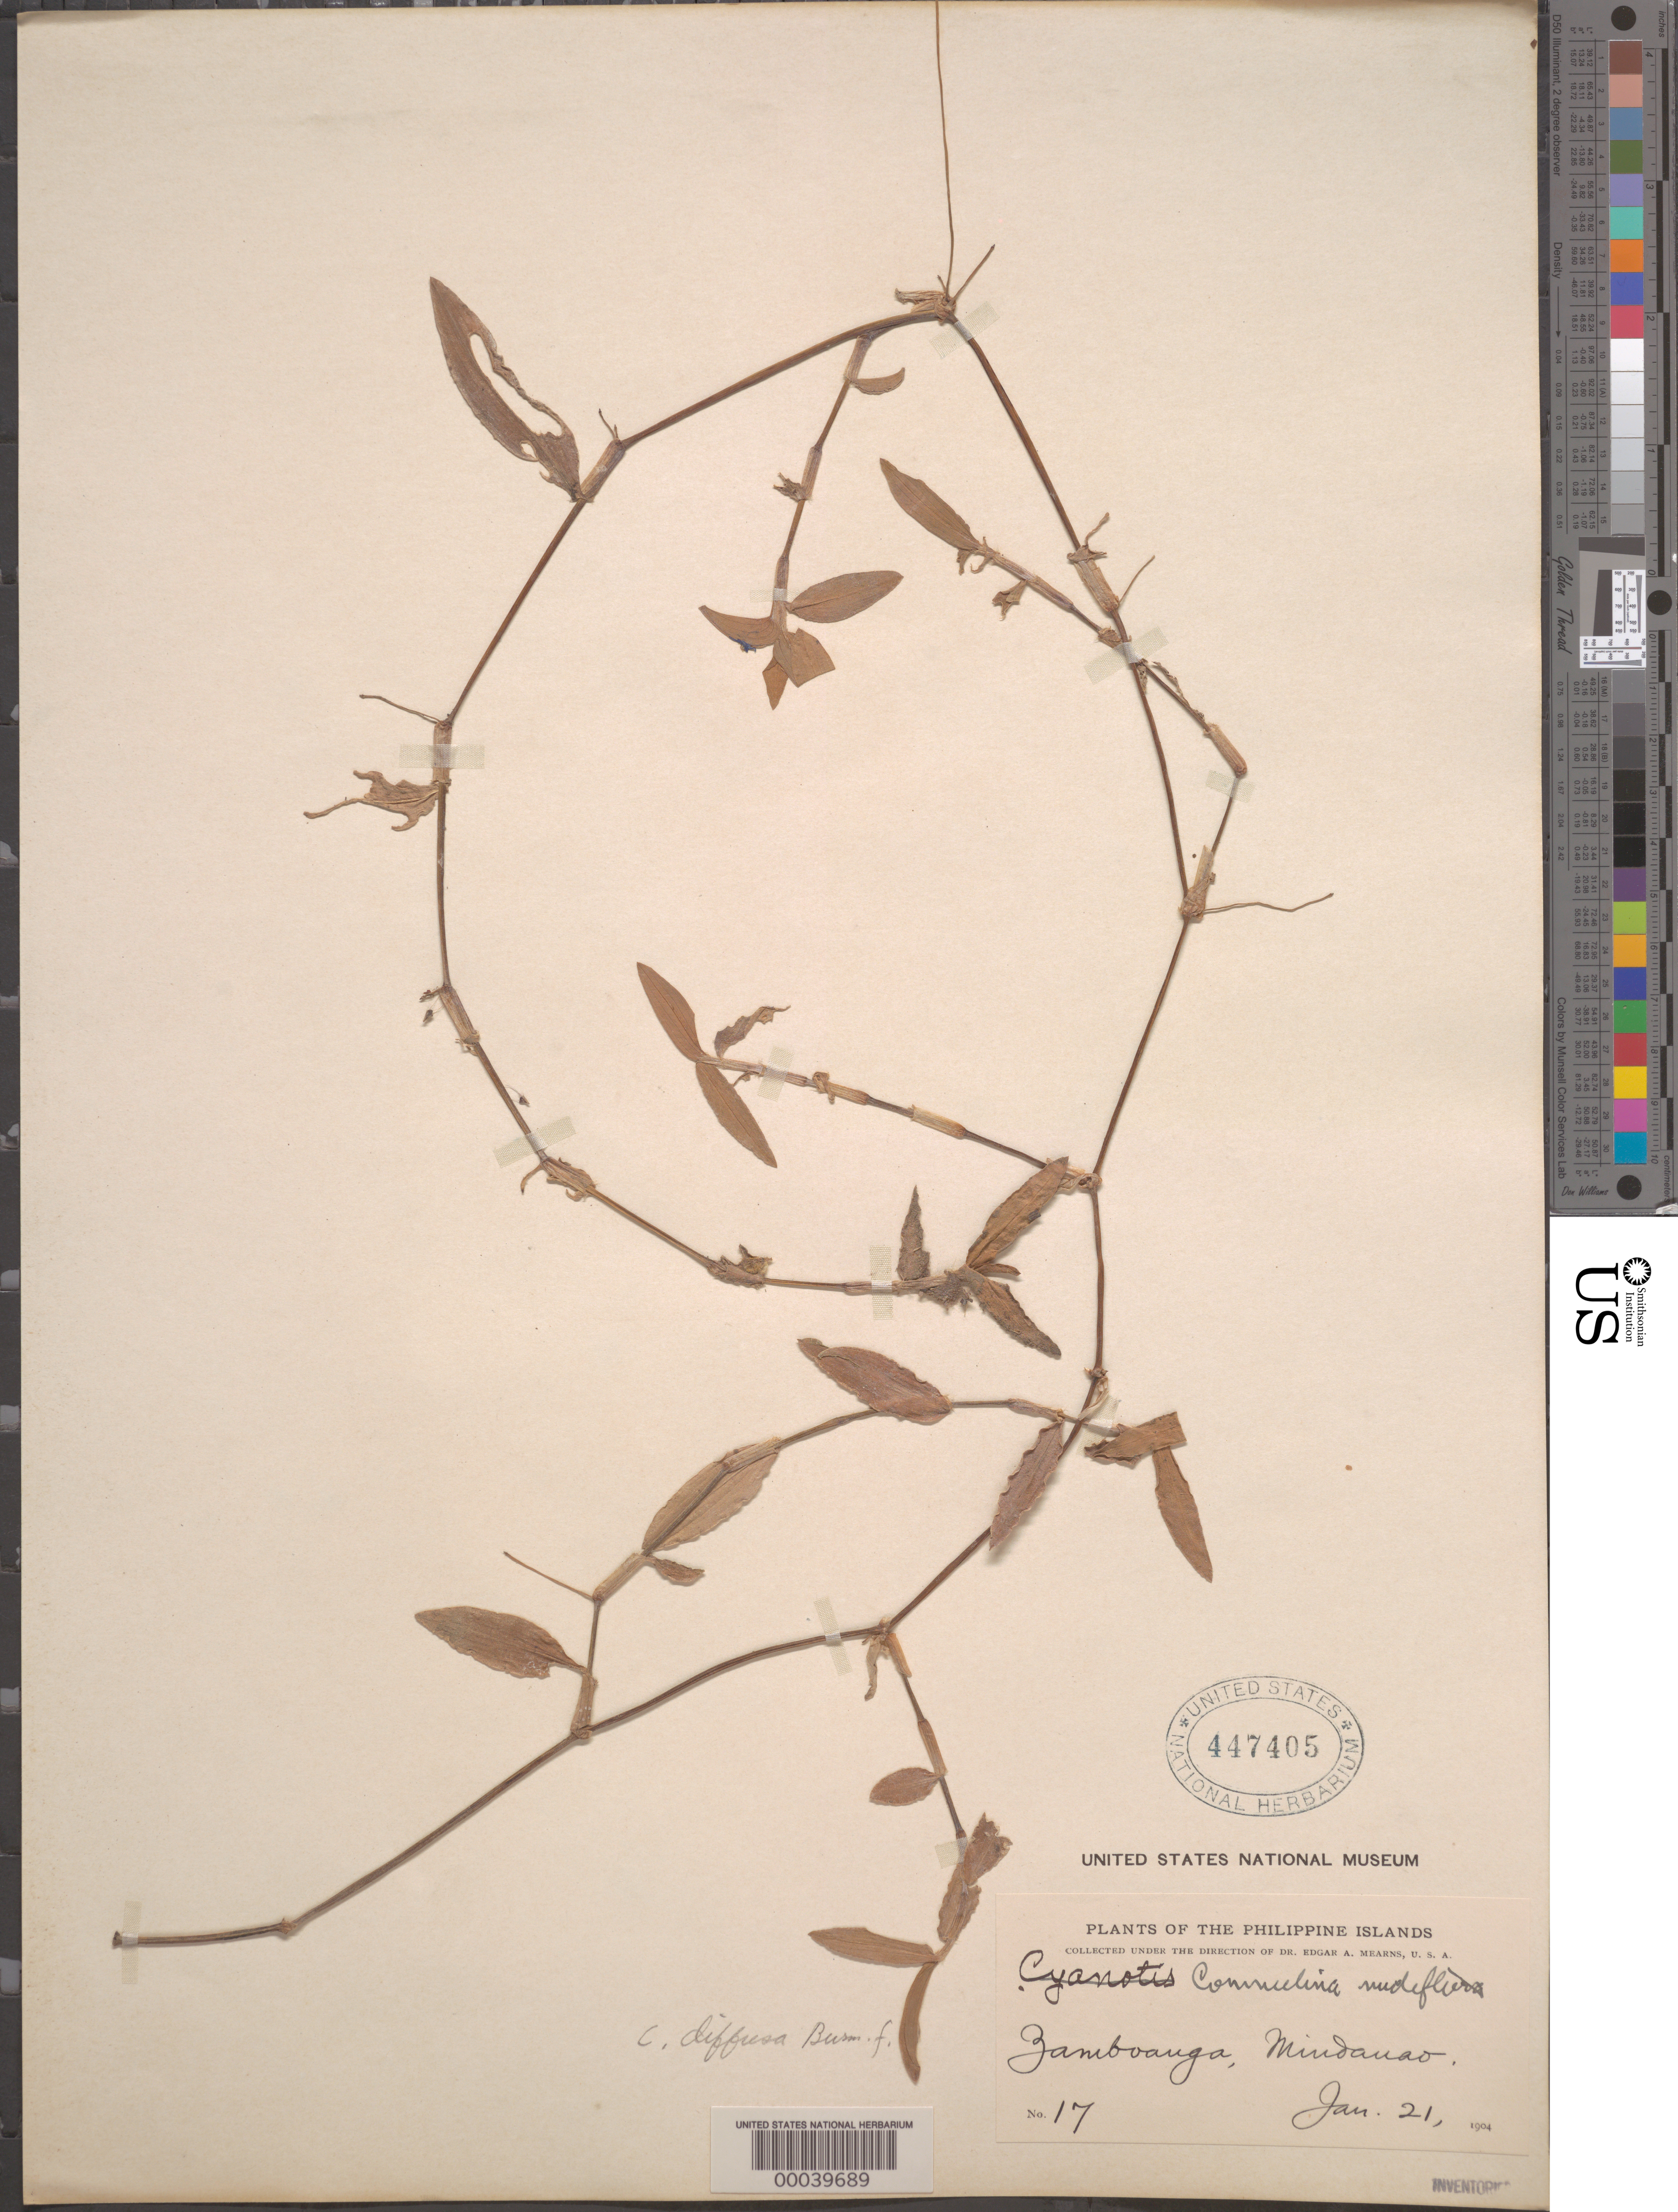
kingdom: Plantae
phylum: Tracheophyta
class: Liliopsida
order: Commelinales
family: Commelinaceae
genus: Commelina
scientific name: Commelina diffusa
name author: Burm. f.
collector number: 17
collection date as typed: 21 Jan 1904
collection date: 1904-01-21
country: Philippines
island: Mindanao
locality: Zamboanga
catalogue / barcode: US 447405